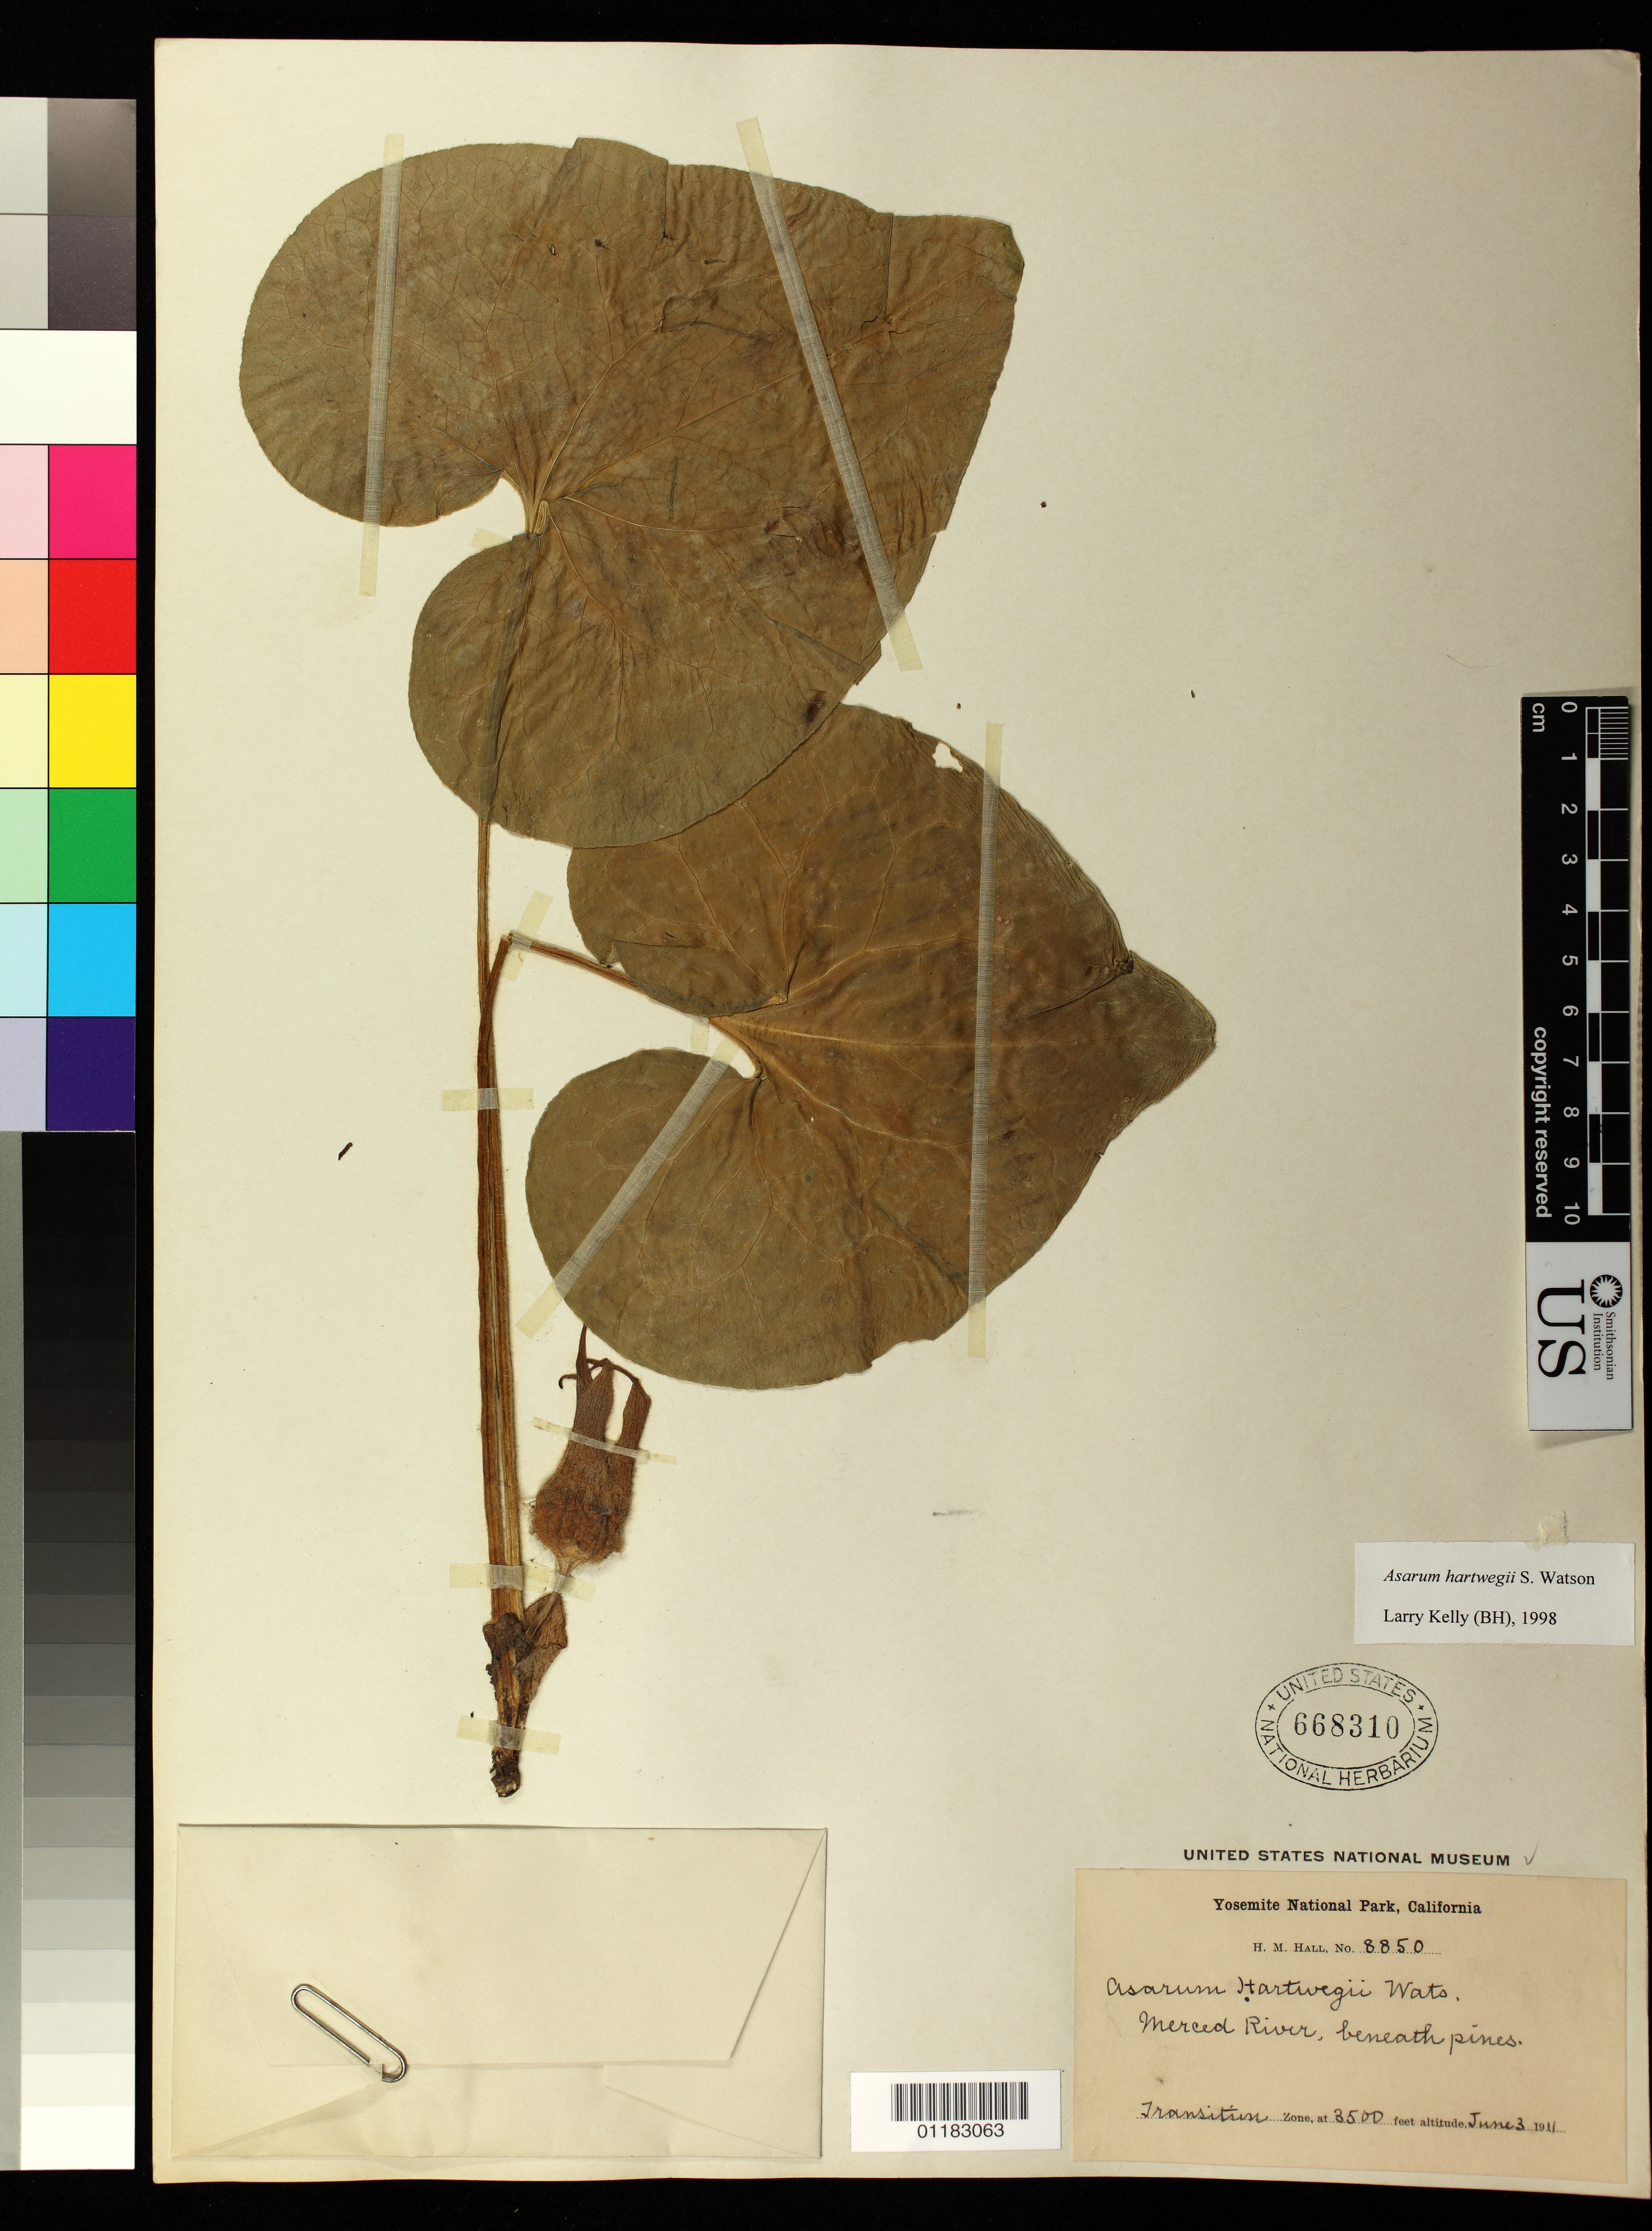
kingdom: Plantae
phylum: Tracheophyta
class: Magnoliopsida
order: Piperales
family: Aristolochiaceae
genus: Asarum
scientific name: Asarum hartwegii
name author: S. Watson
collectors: H. M. Hall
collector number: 8850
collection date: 1911-06-03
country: United States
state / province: California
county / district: Mariposa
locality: Yosemite National Park, Merced River, beneath pines.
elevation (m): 1067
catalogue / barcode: US 668310